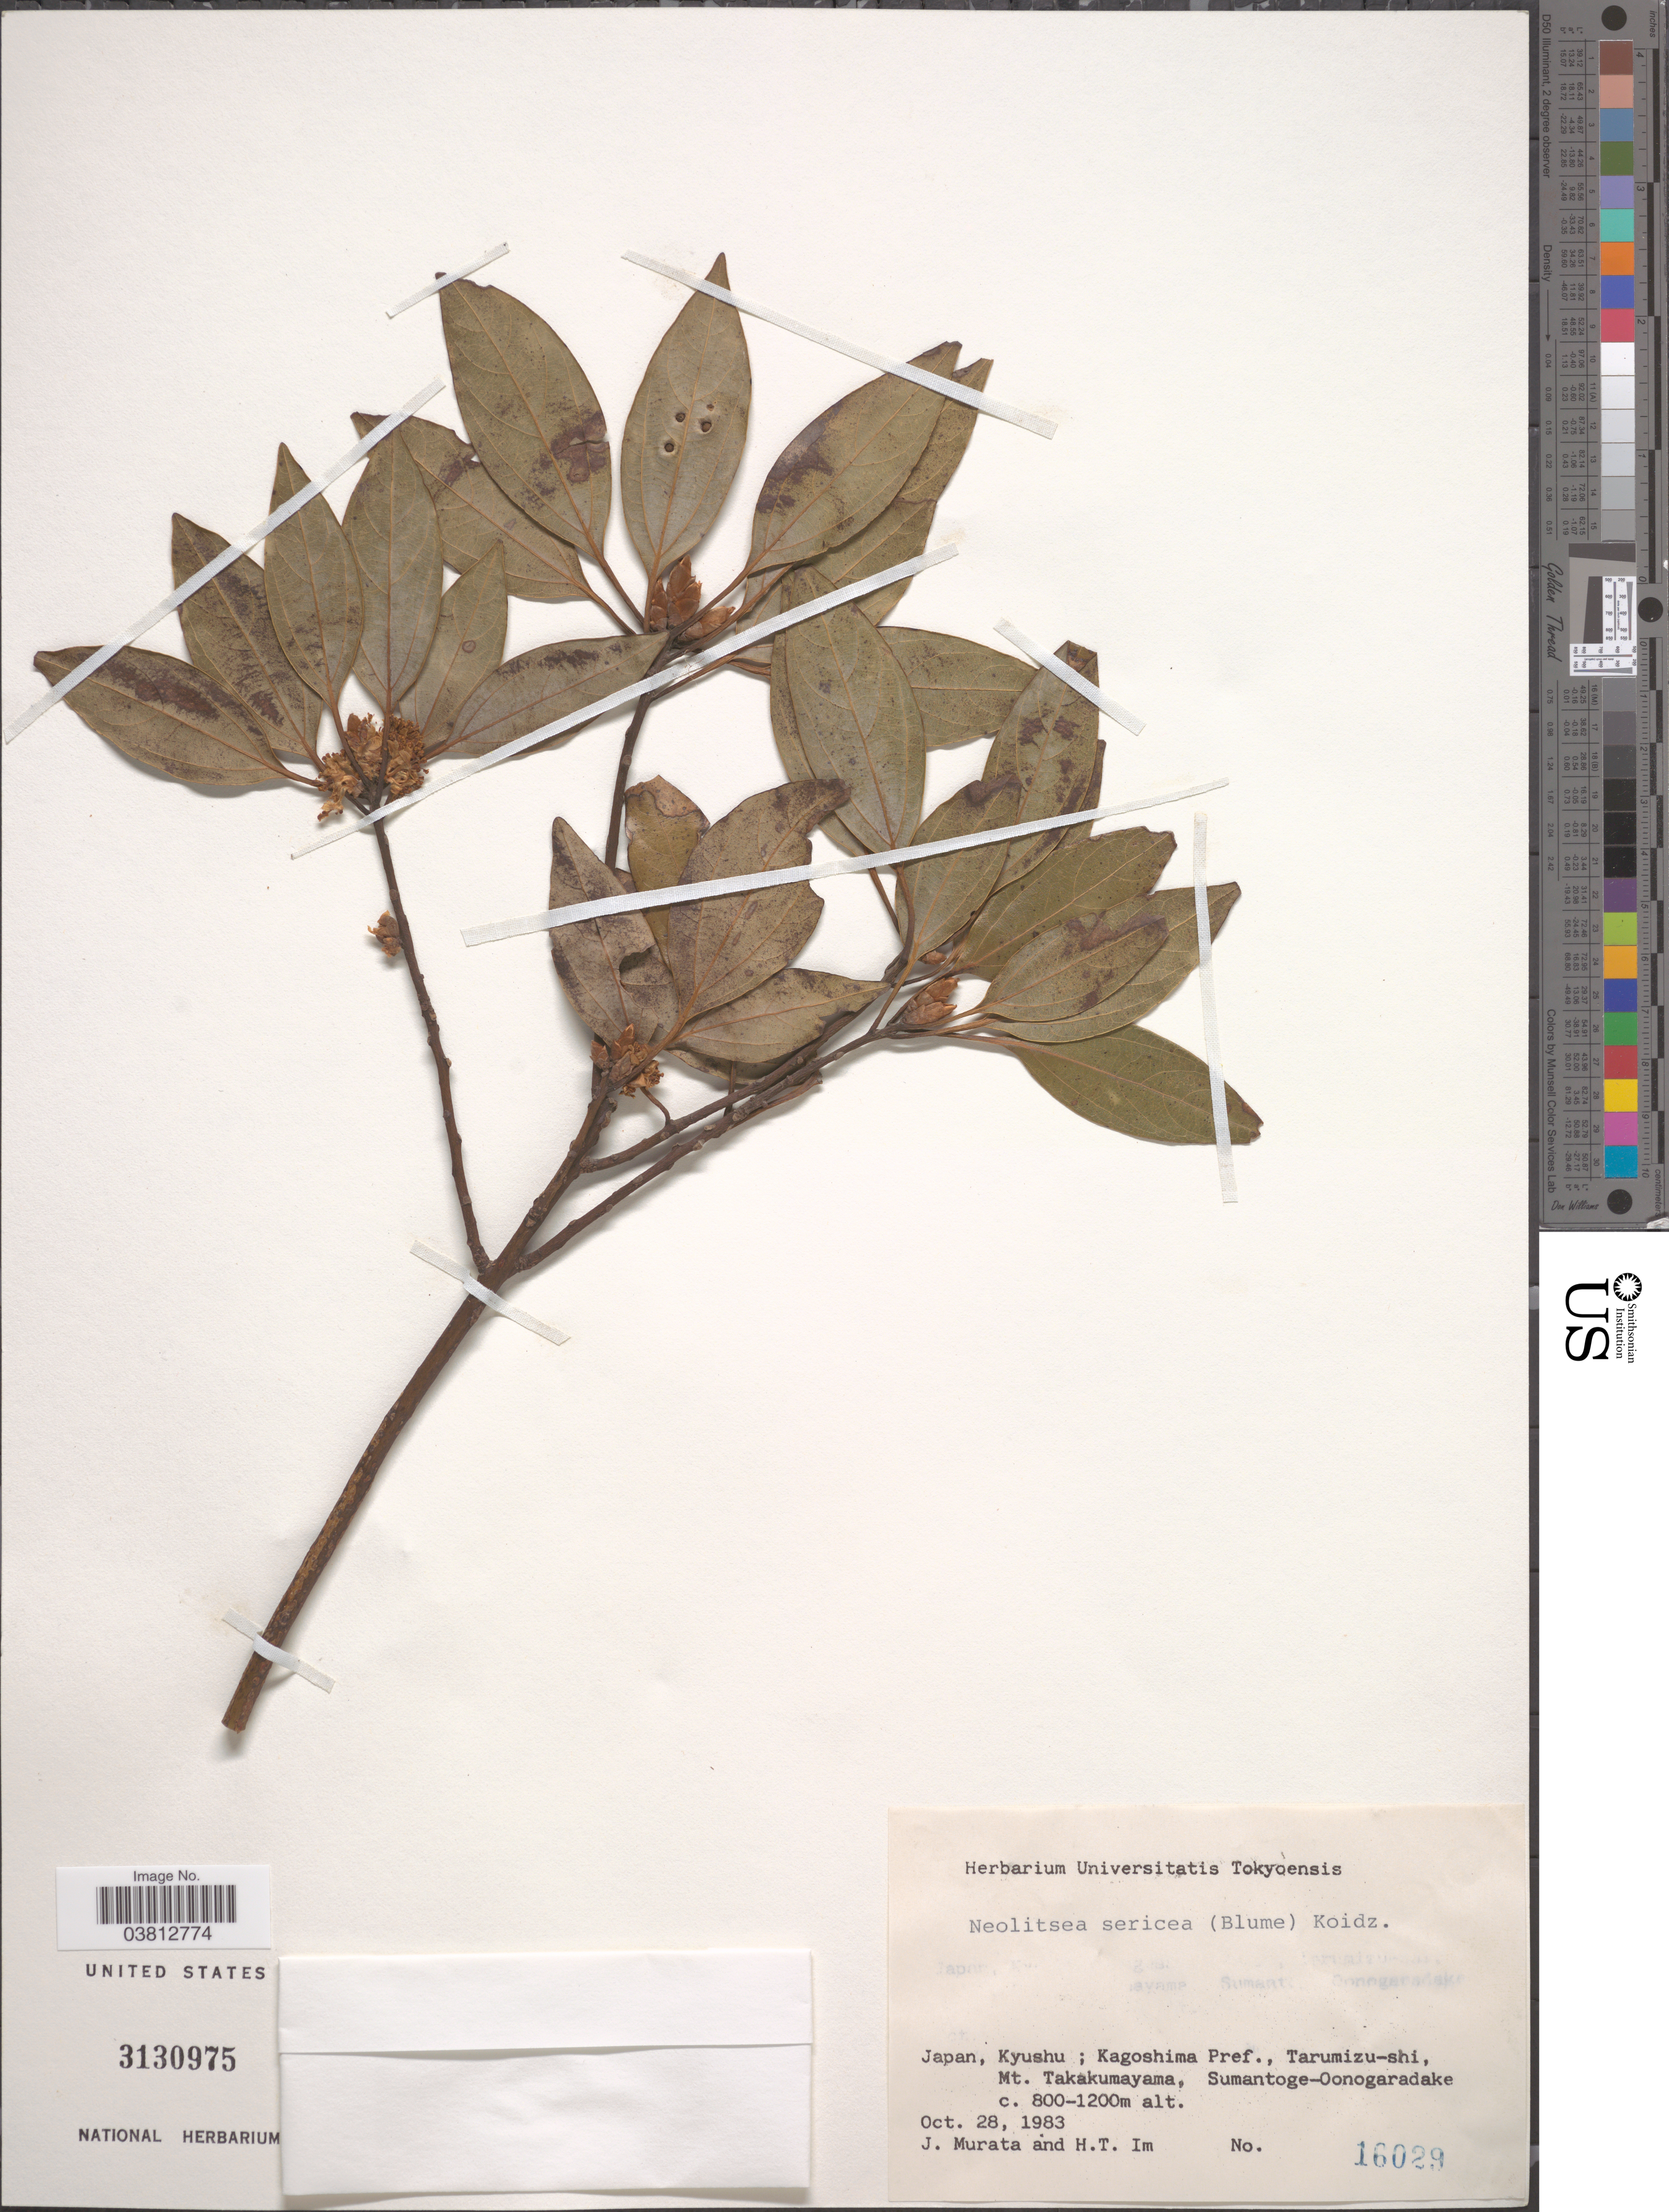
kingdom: Plantae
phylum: Tracheophyta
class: Magnoliopsida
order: Laurales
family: Lauraceae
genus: Neolitsea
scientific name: Neolitsea sericea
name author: (Blume) Koidz.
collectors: J. Murata & H. Im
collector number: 16029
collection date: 1983-10-28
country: Japan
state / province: Kagosima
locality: Kyushu: Kagoshima Pref., Tarumizu-shi, Mt. Takakumayama, Sumantoge-Oonogaradake.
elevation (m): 800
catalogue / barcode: US 3130975